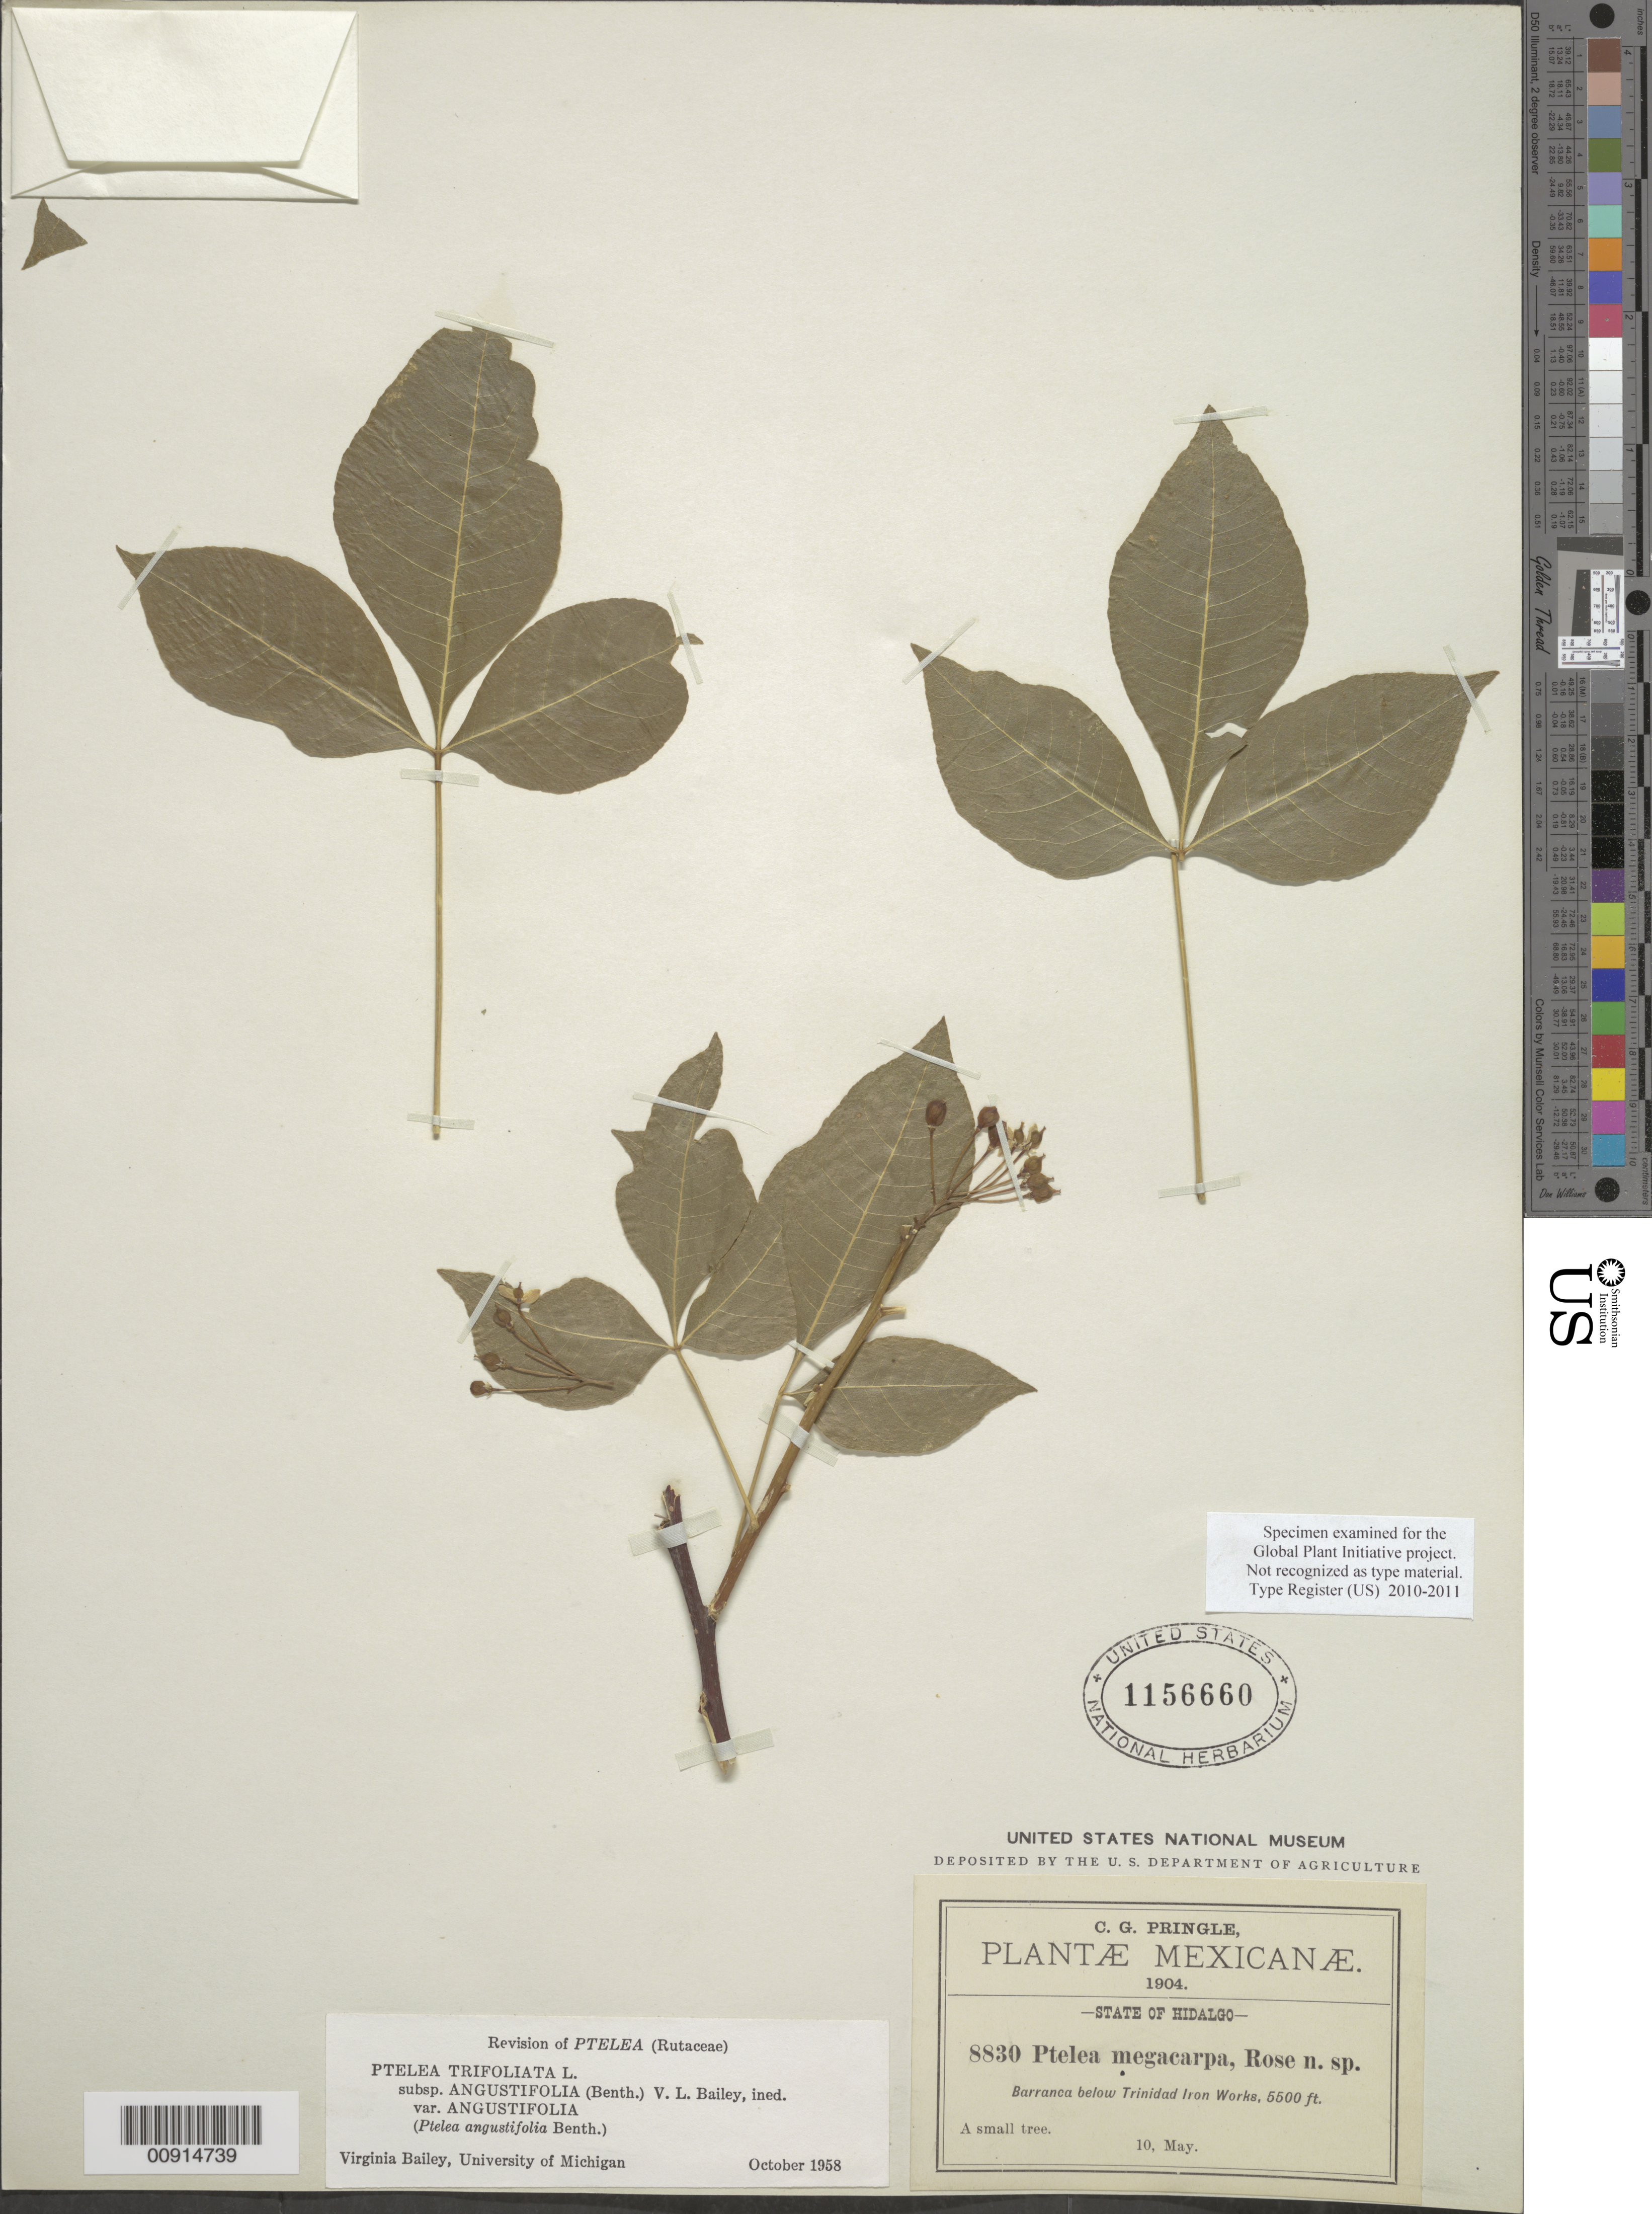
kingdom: Plantae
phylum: Tracheophyta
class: Magnoliopsida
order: Sapindales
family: Rutaceae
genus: Ptelea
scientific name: Ptelea trifoliata subsp. angustifolia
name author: (Benth.) V. L. Bailey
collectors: C. G. Pringle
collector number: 8830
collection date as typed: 10 May 1904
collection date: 1904-05-10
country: Mexico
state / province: Hidalgo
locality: State of Hidalgo: Barranca below Trinidad Iron Works.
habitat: Barranca.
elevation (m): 1676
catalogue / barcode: US 1156660